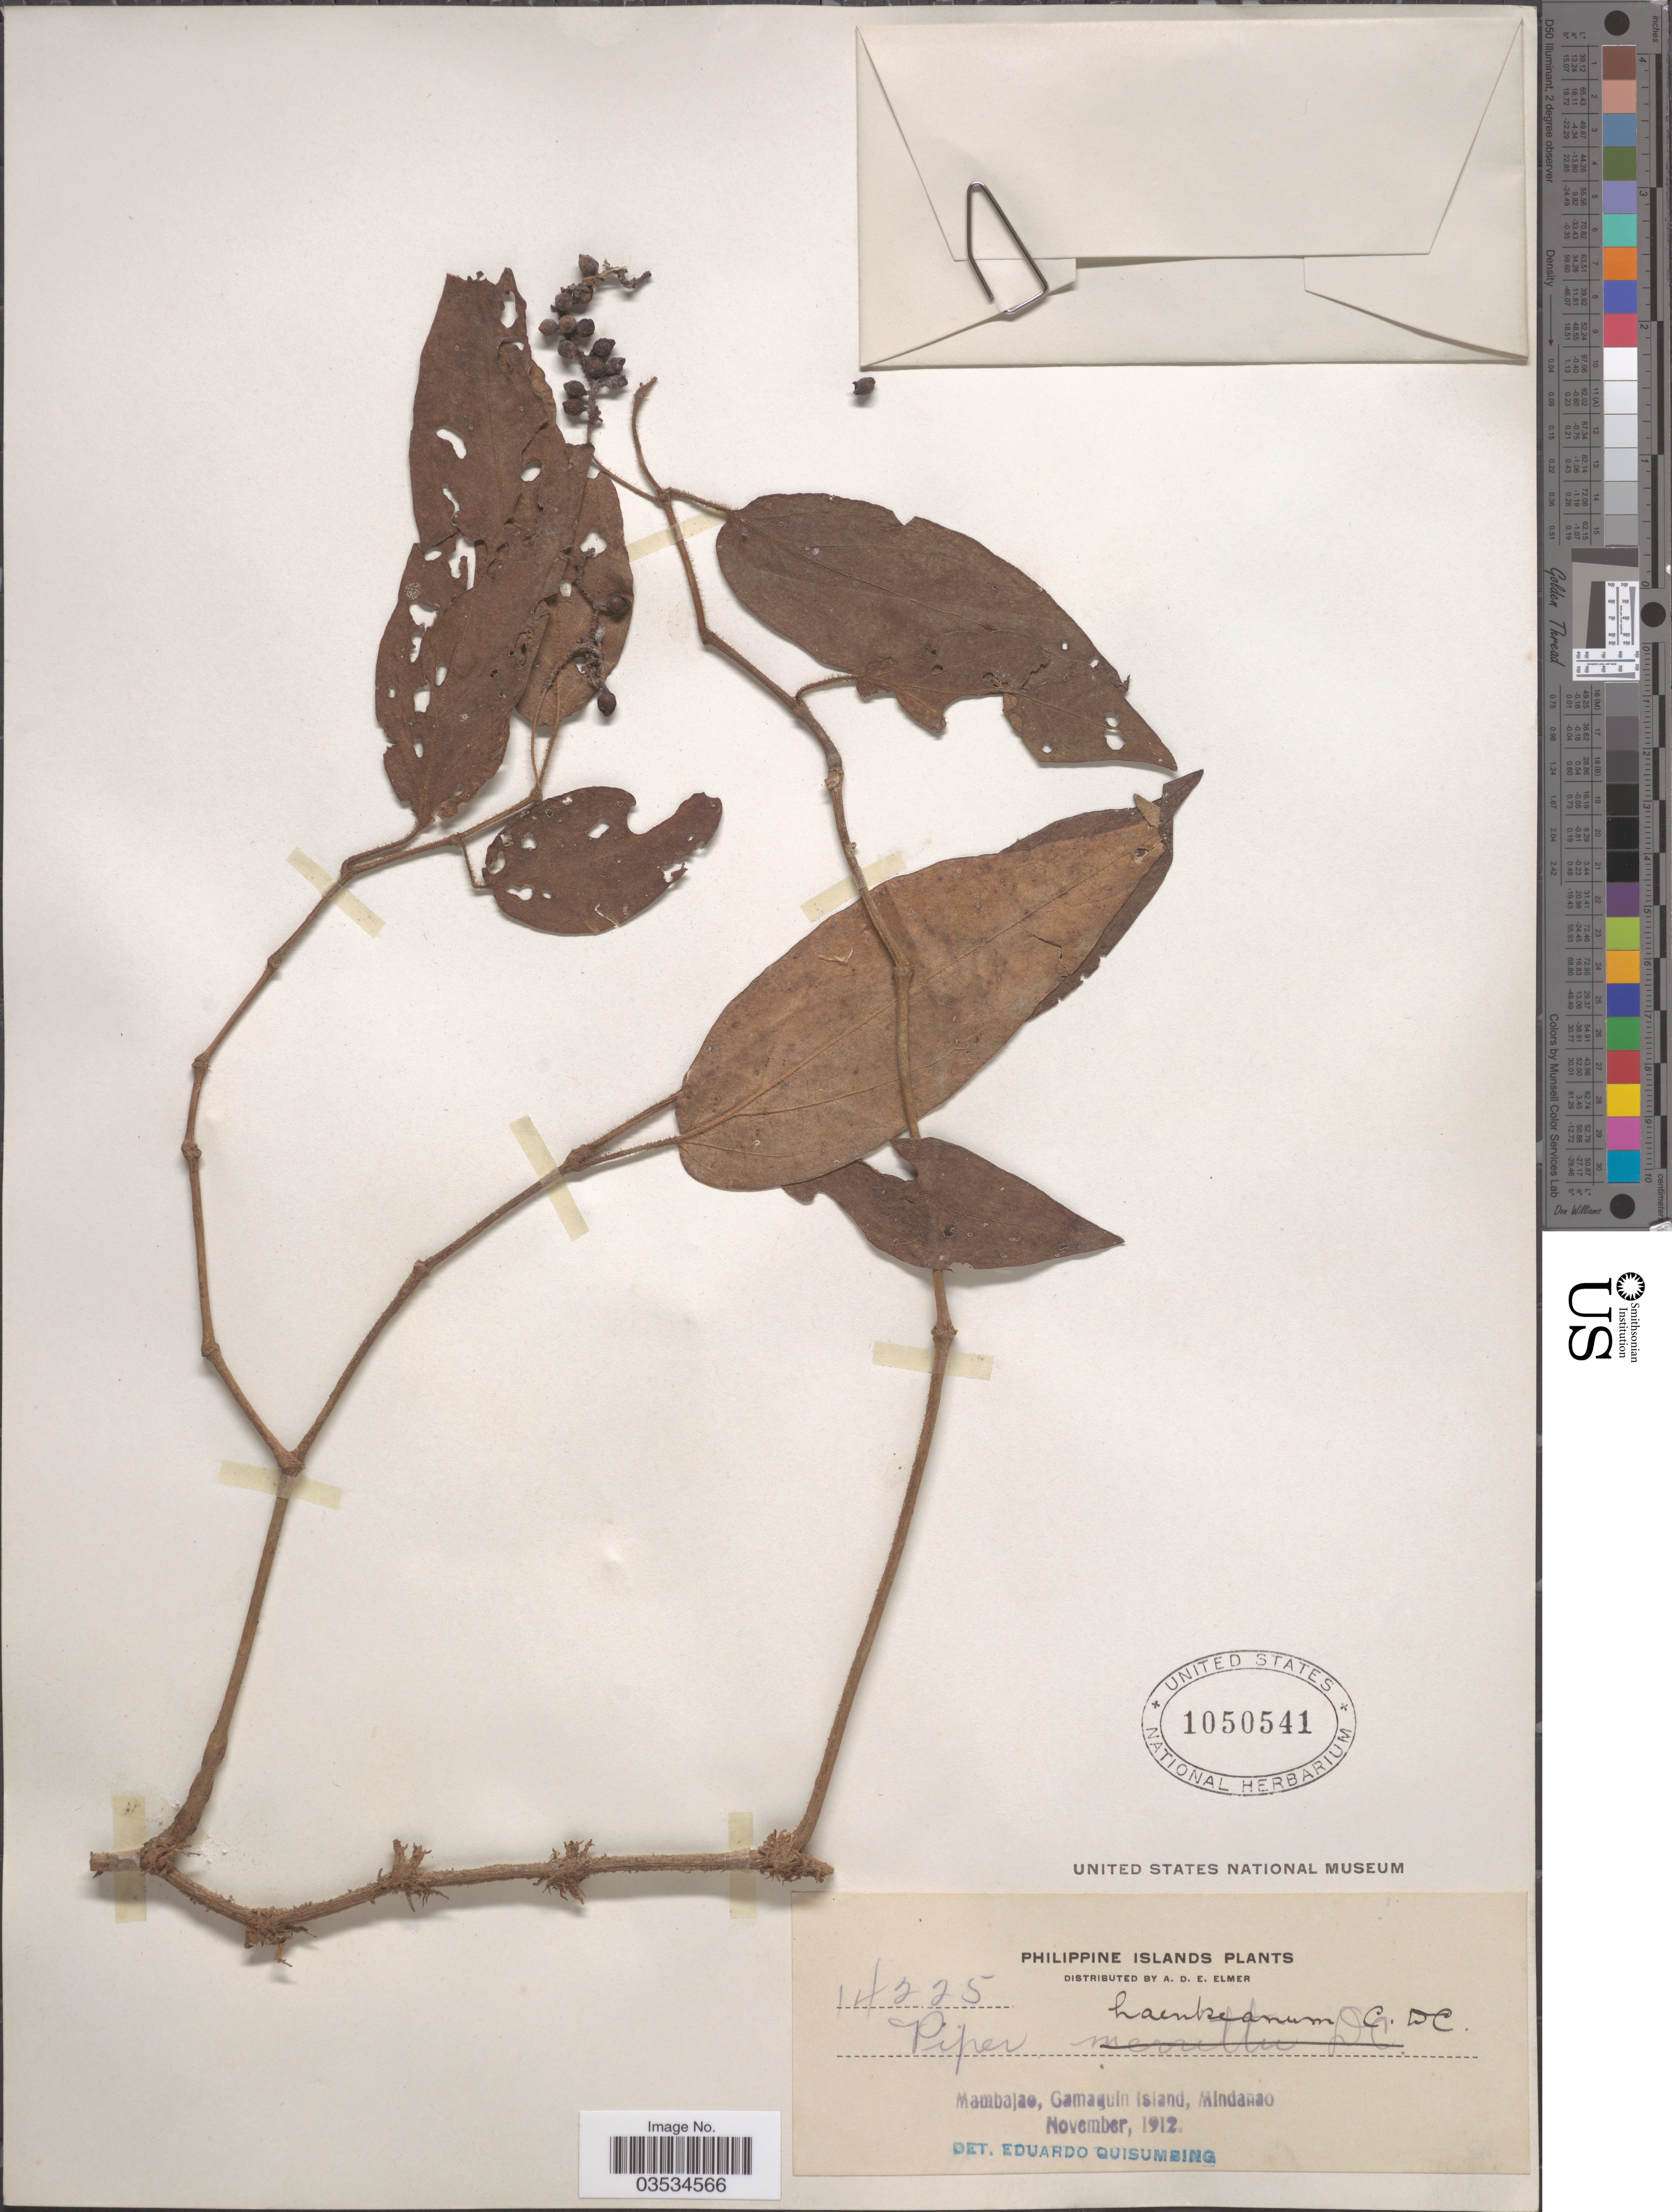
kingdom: Plantae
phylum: Tracheophyta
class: Magnoliopsida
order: Piperales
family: Piperaceae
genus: Piper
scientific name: Piper haenkeanum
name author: Opiz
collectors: A. D. E. Elmer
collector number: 14225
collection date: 1912-11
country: Philippines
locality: Philippine Islands. Mambajao, Gamaguin Island, Mindanao.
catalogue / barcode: US 1050541